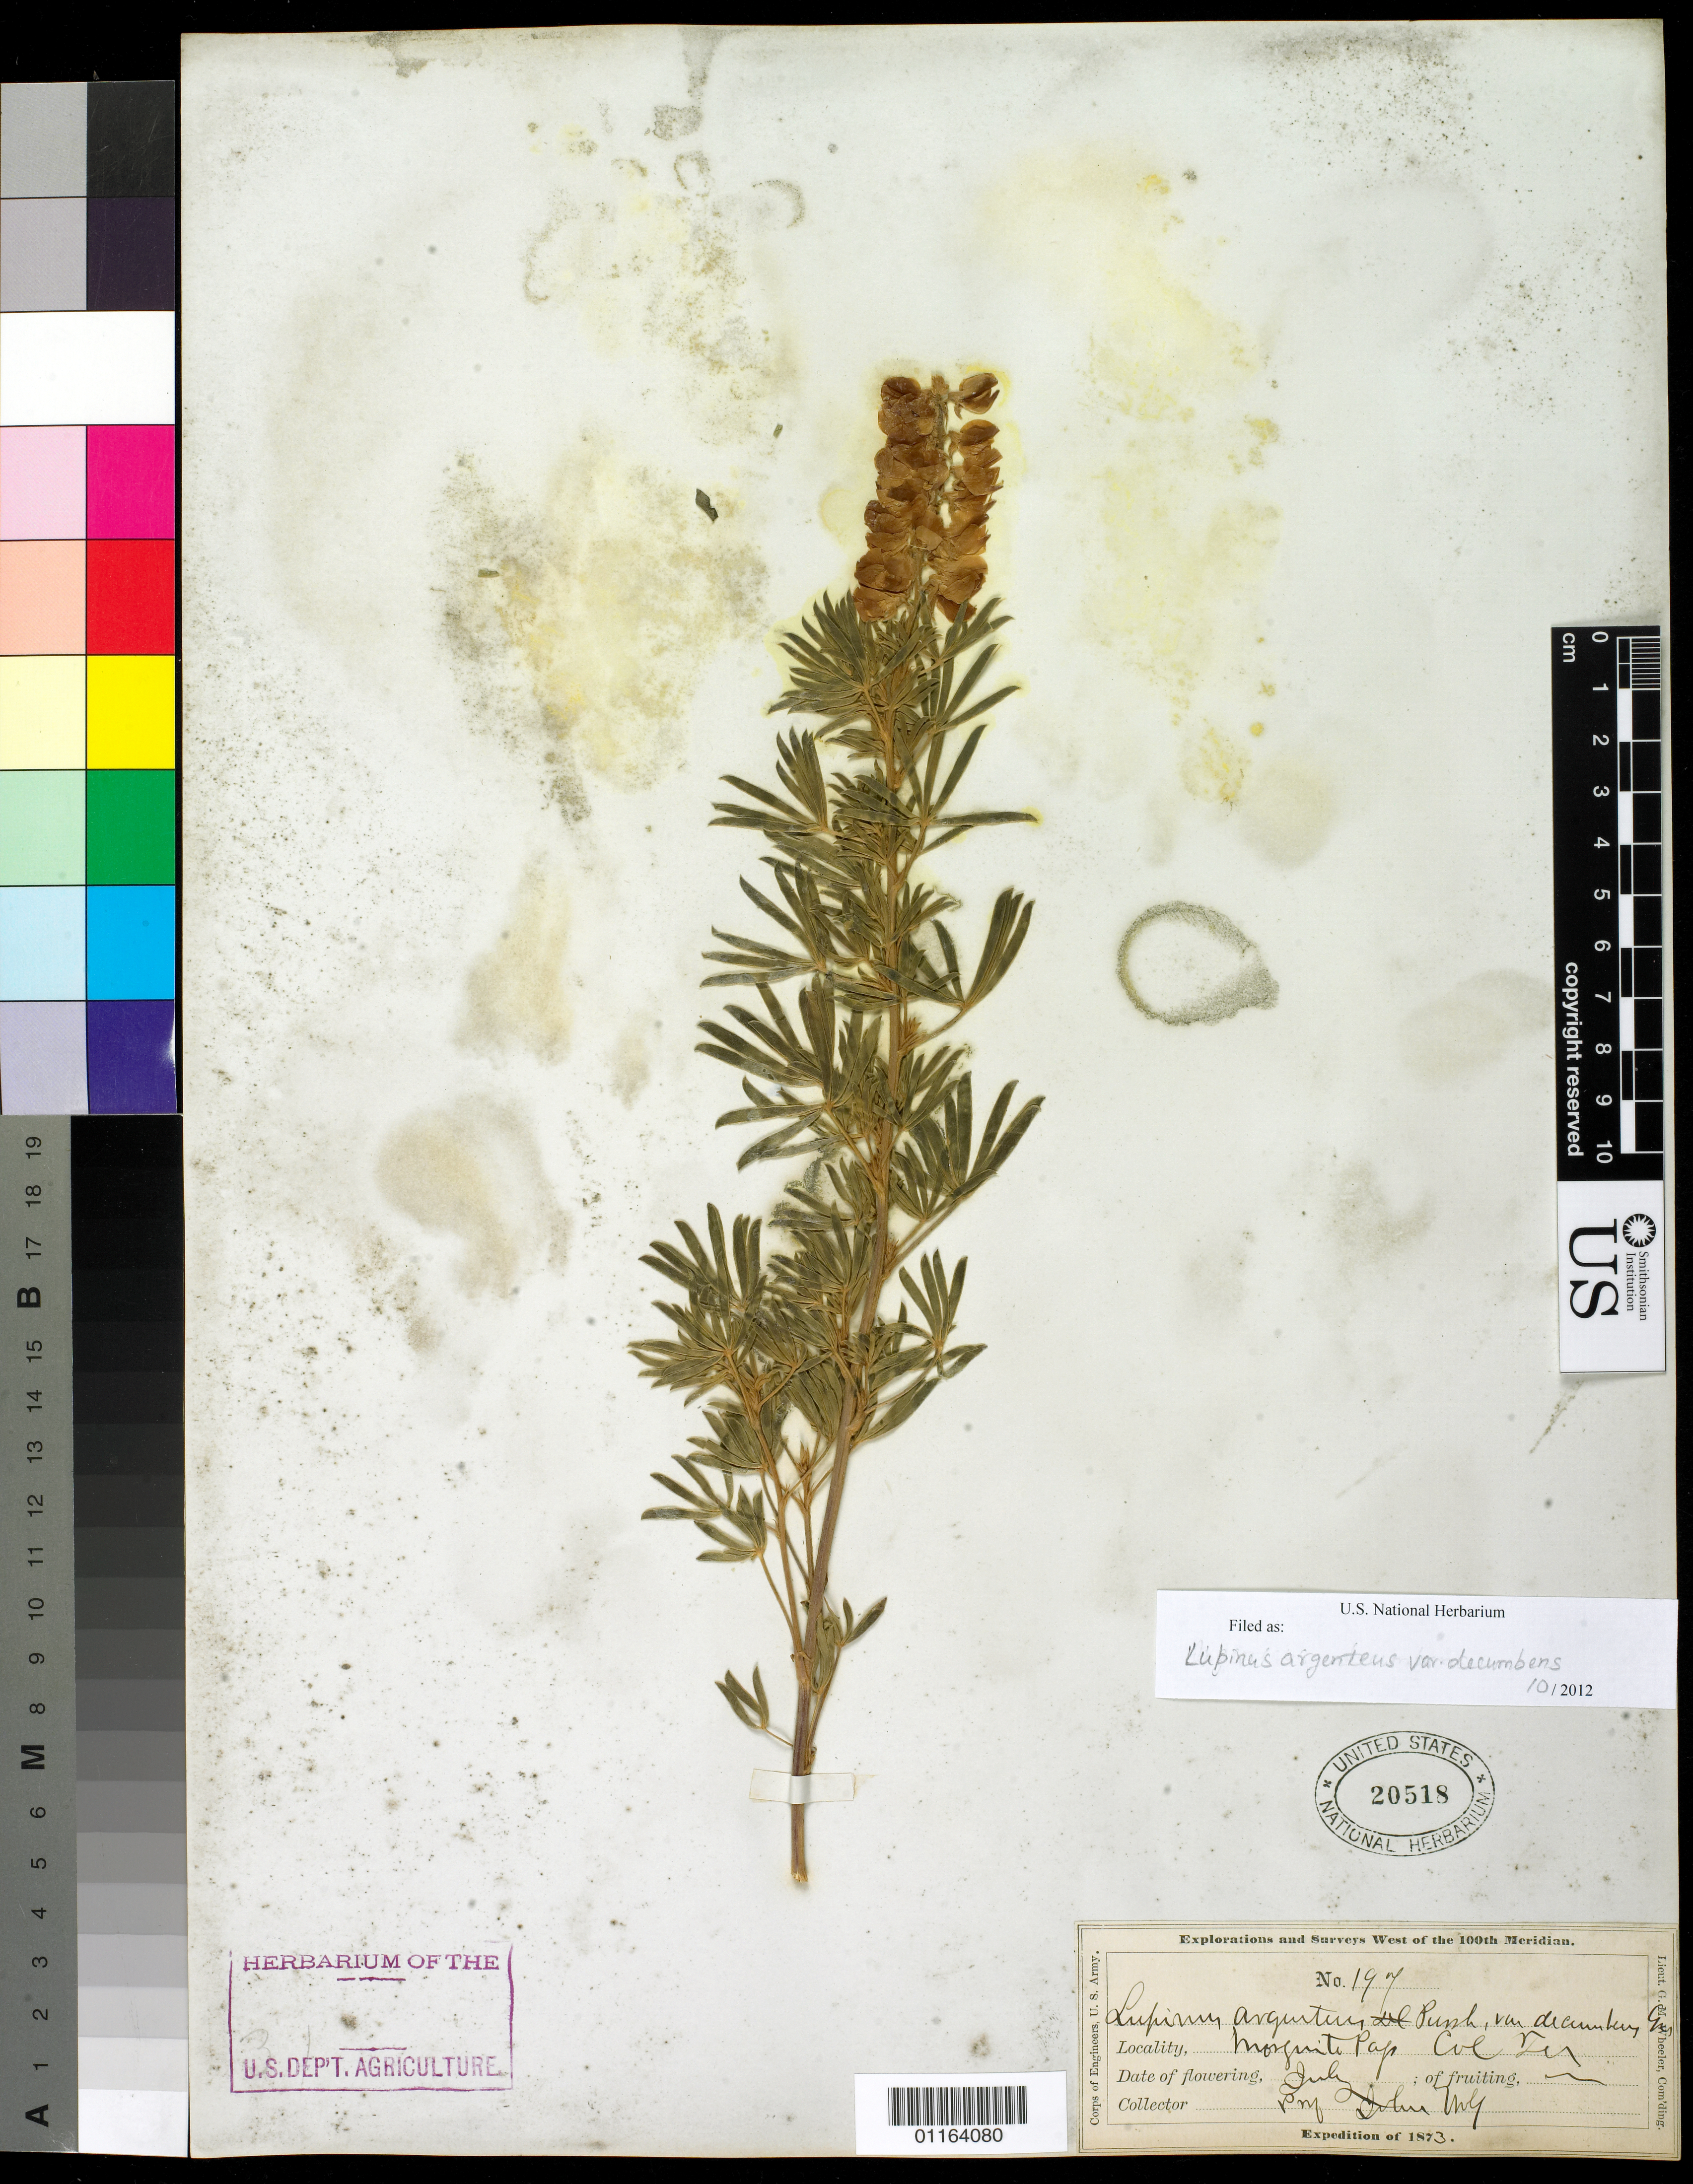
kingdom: Plantae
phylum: Tracheophyta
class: Magnoliopsida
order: Fabales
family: Fabaceae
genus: Lupinus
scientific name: Lupinus decumbens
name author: Torr.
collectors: J. Wolf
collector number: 197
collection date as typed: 1873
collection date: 1873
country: United States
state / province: Colorado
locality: Mesquite Pap.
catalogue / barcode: US 20518